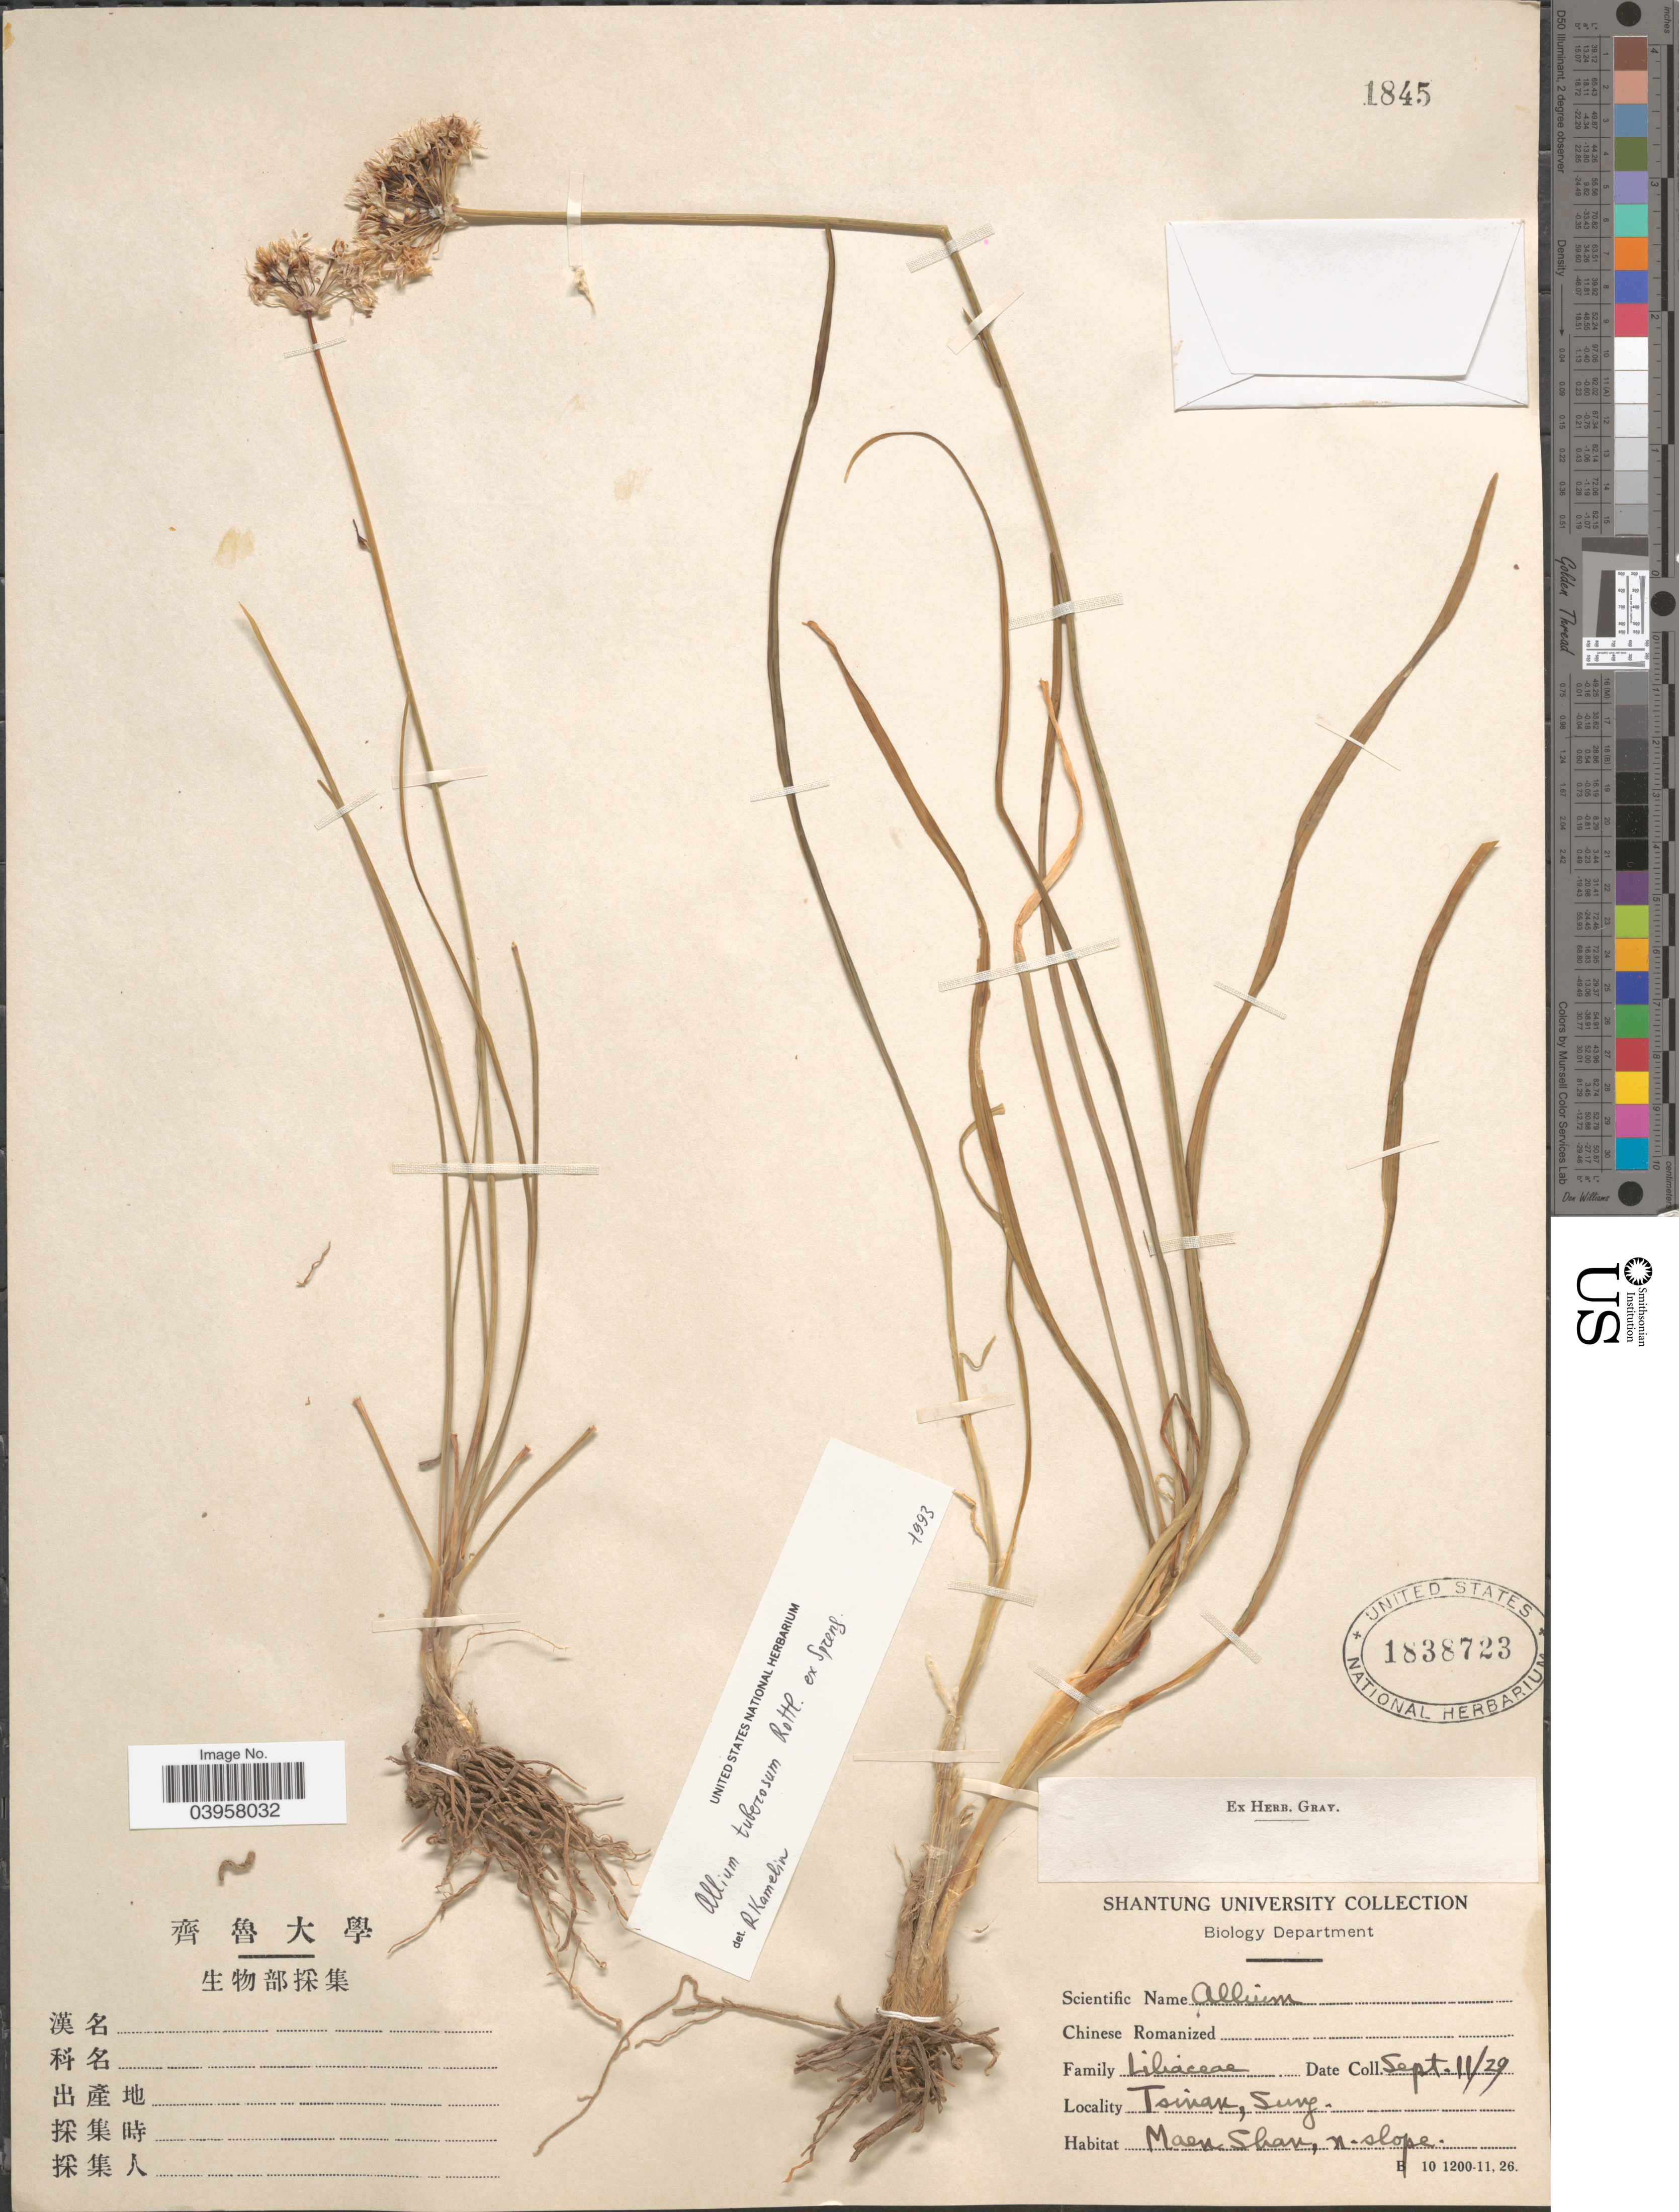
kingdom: Plantae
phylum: Tracheophyta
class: Liliopsida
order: Asparagales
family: Amaryllidaceae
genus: Allium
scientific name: Allium tuberosum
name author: Röttler ex Spreng.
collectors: ex herb. Gray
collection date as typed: Transcribed d/m/y: 11/9/29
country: China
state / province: Shandong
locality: Tsinan, Sung. Maen Shan, n. slope.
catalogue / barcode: US 1838723